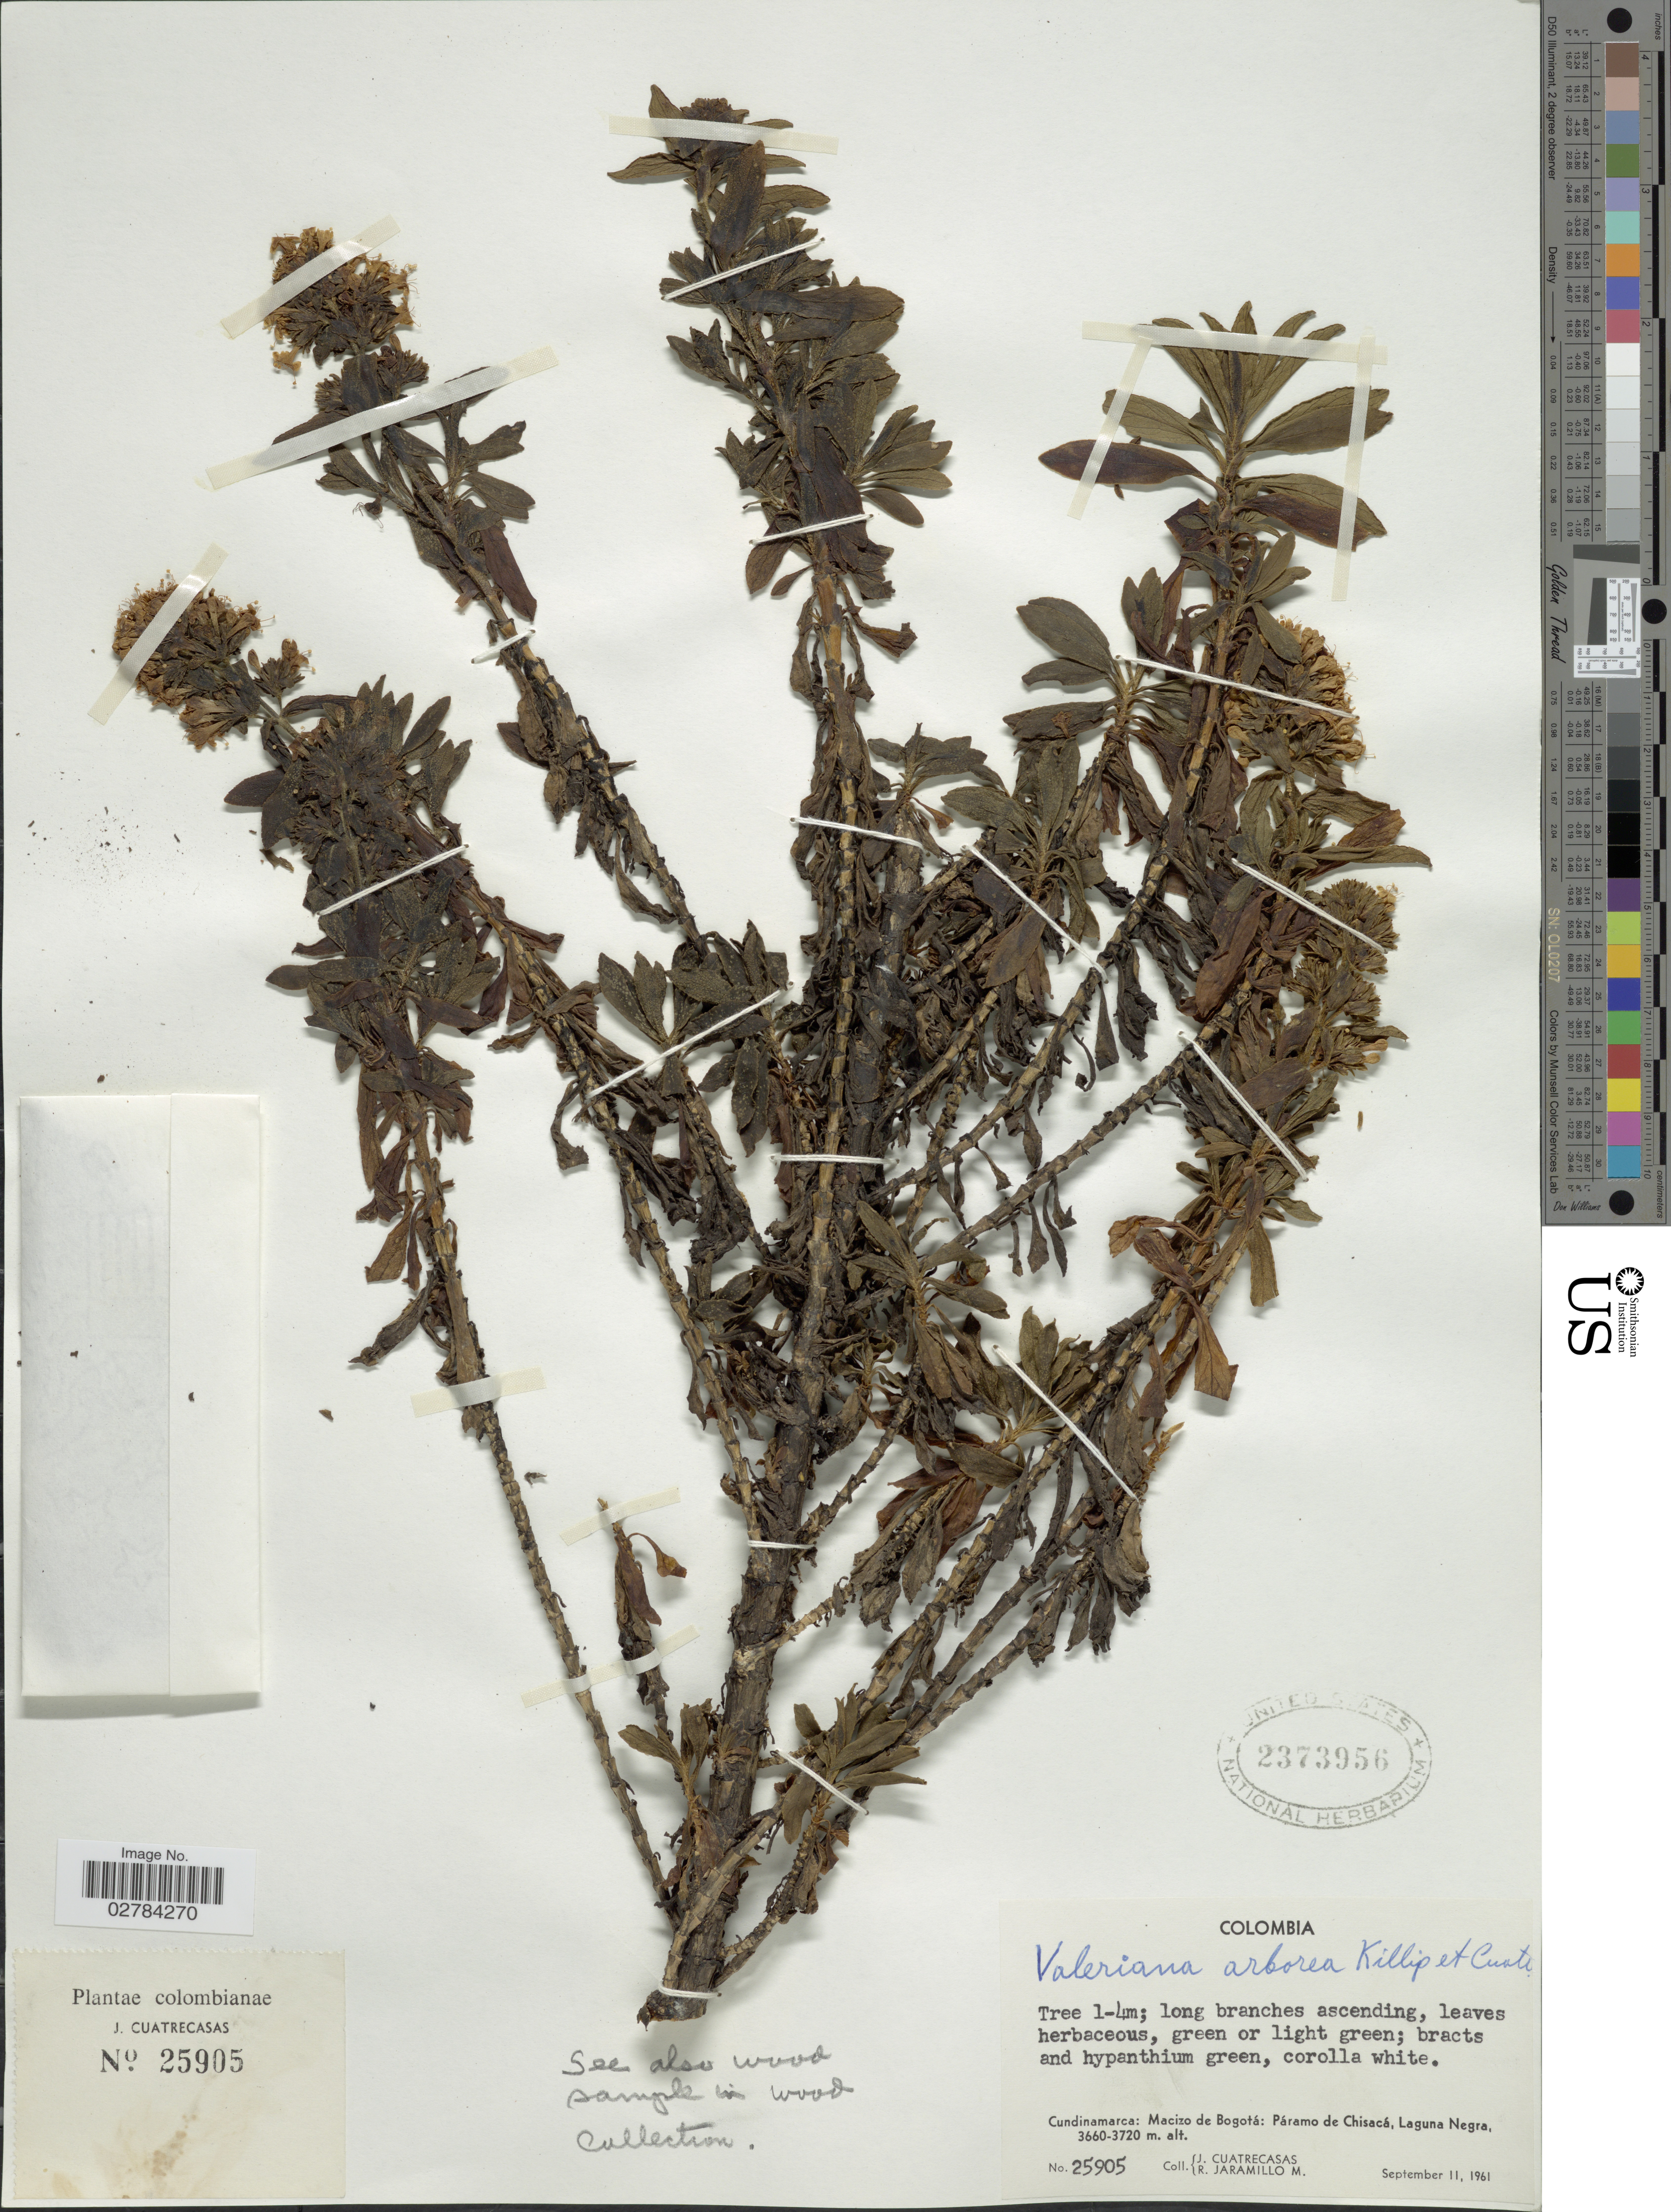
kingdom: Plantae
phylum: Tracheophyta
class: Magnoliopsida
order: Dipsacales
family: Caprifoliaceae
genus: Valeriana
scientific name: Valeriana arborea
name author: Killip & Cuatrec.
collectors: J. Cuatrecasas & R. Jaramillo M.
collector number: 25905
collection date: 1961-09-11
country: Colombia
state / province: Cundinamarca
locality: Macizo de Bogotá: Páramo de Chisacá, Laguna Negra.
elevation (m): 3660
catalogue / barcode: US 2373956